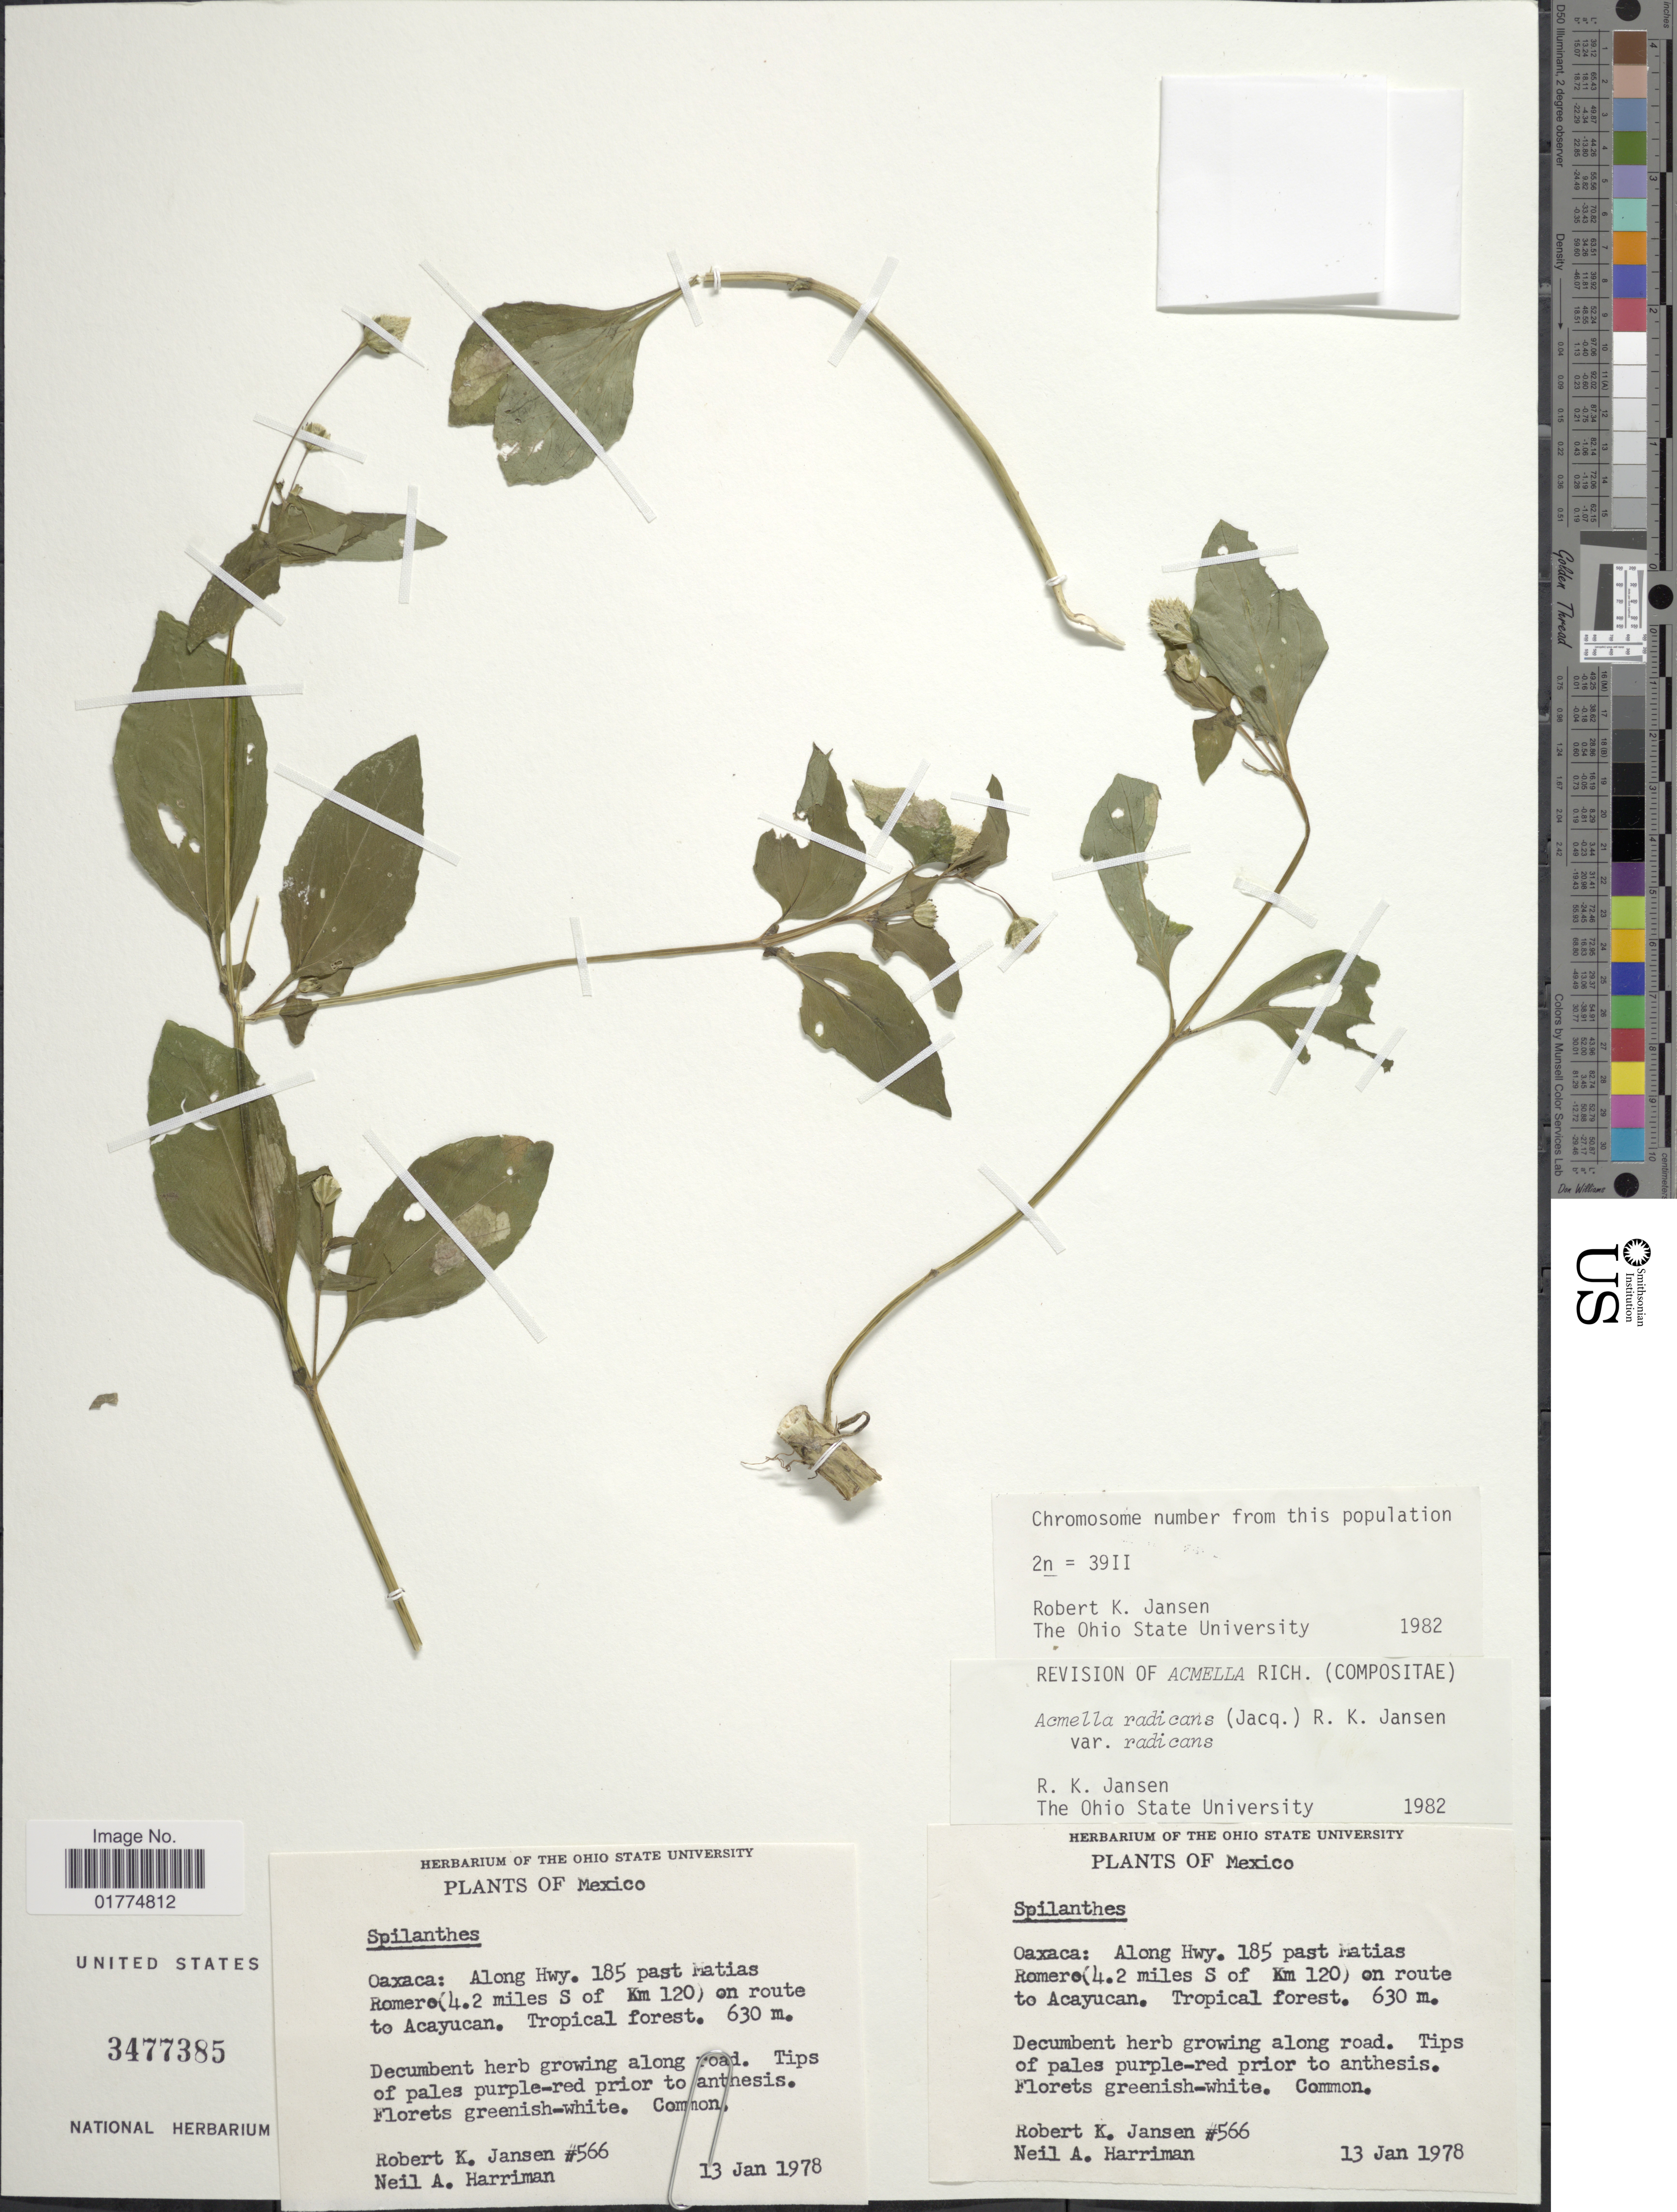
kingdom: Plantae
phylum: Tracheophyta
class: Magnoliopsida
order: Asterales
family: Asteraceae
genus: Acmella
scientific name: Acmella radicans var. radicans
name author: (Jacq.) R.K. Jansen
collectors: R. K. Jansen & N. A. Harriman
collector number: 566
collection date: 1978-01-13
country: Mexico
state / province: Oaxaca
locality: Along Hwy. 185 past Matias Romero(4.2 miles S of Km 120) on route to Acayucan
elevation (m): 630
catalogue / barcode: US 3477385